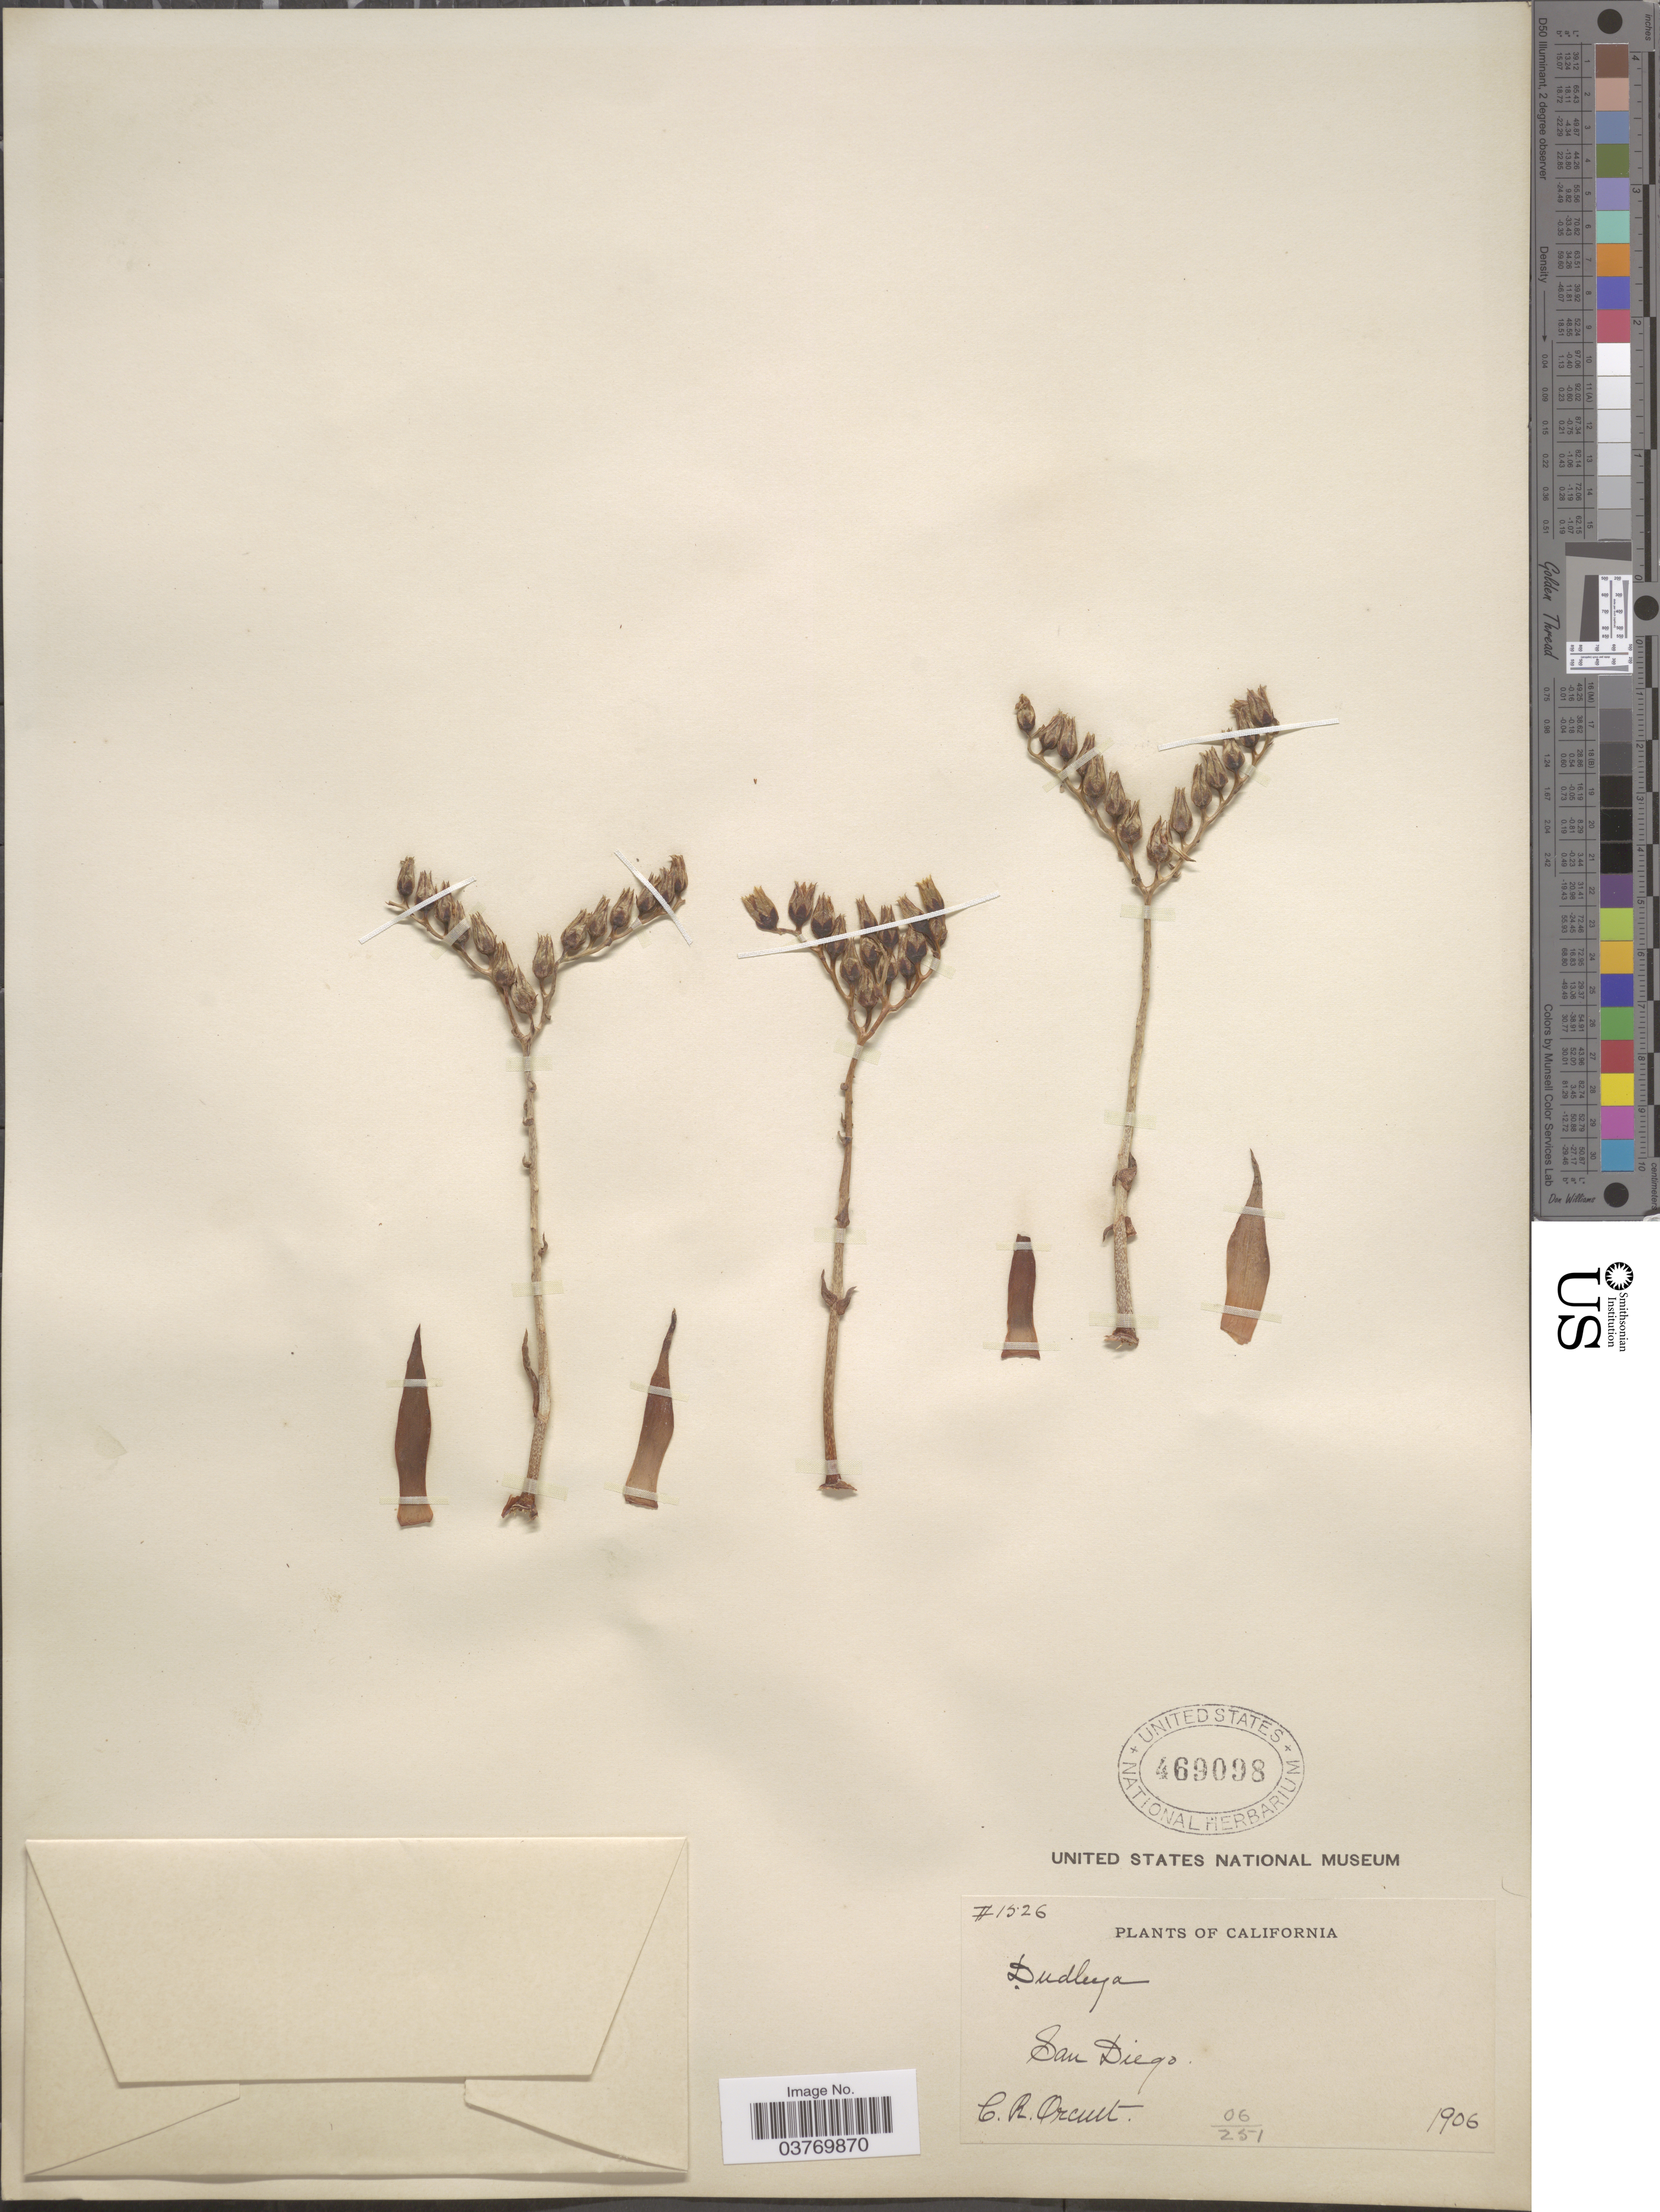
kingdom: Plantae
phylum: Tracheophyta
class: Magnoliopsida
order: Saxifragales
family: Crassulaceae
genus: Dudleya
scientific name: Dudleya sp.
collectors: C. R. Orcutt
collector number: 1526/06/251?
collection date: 1906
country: United States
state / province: California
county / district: San Diego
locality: San Diego.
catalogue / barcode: US 469098